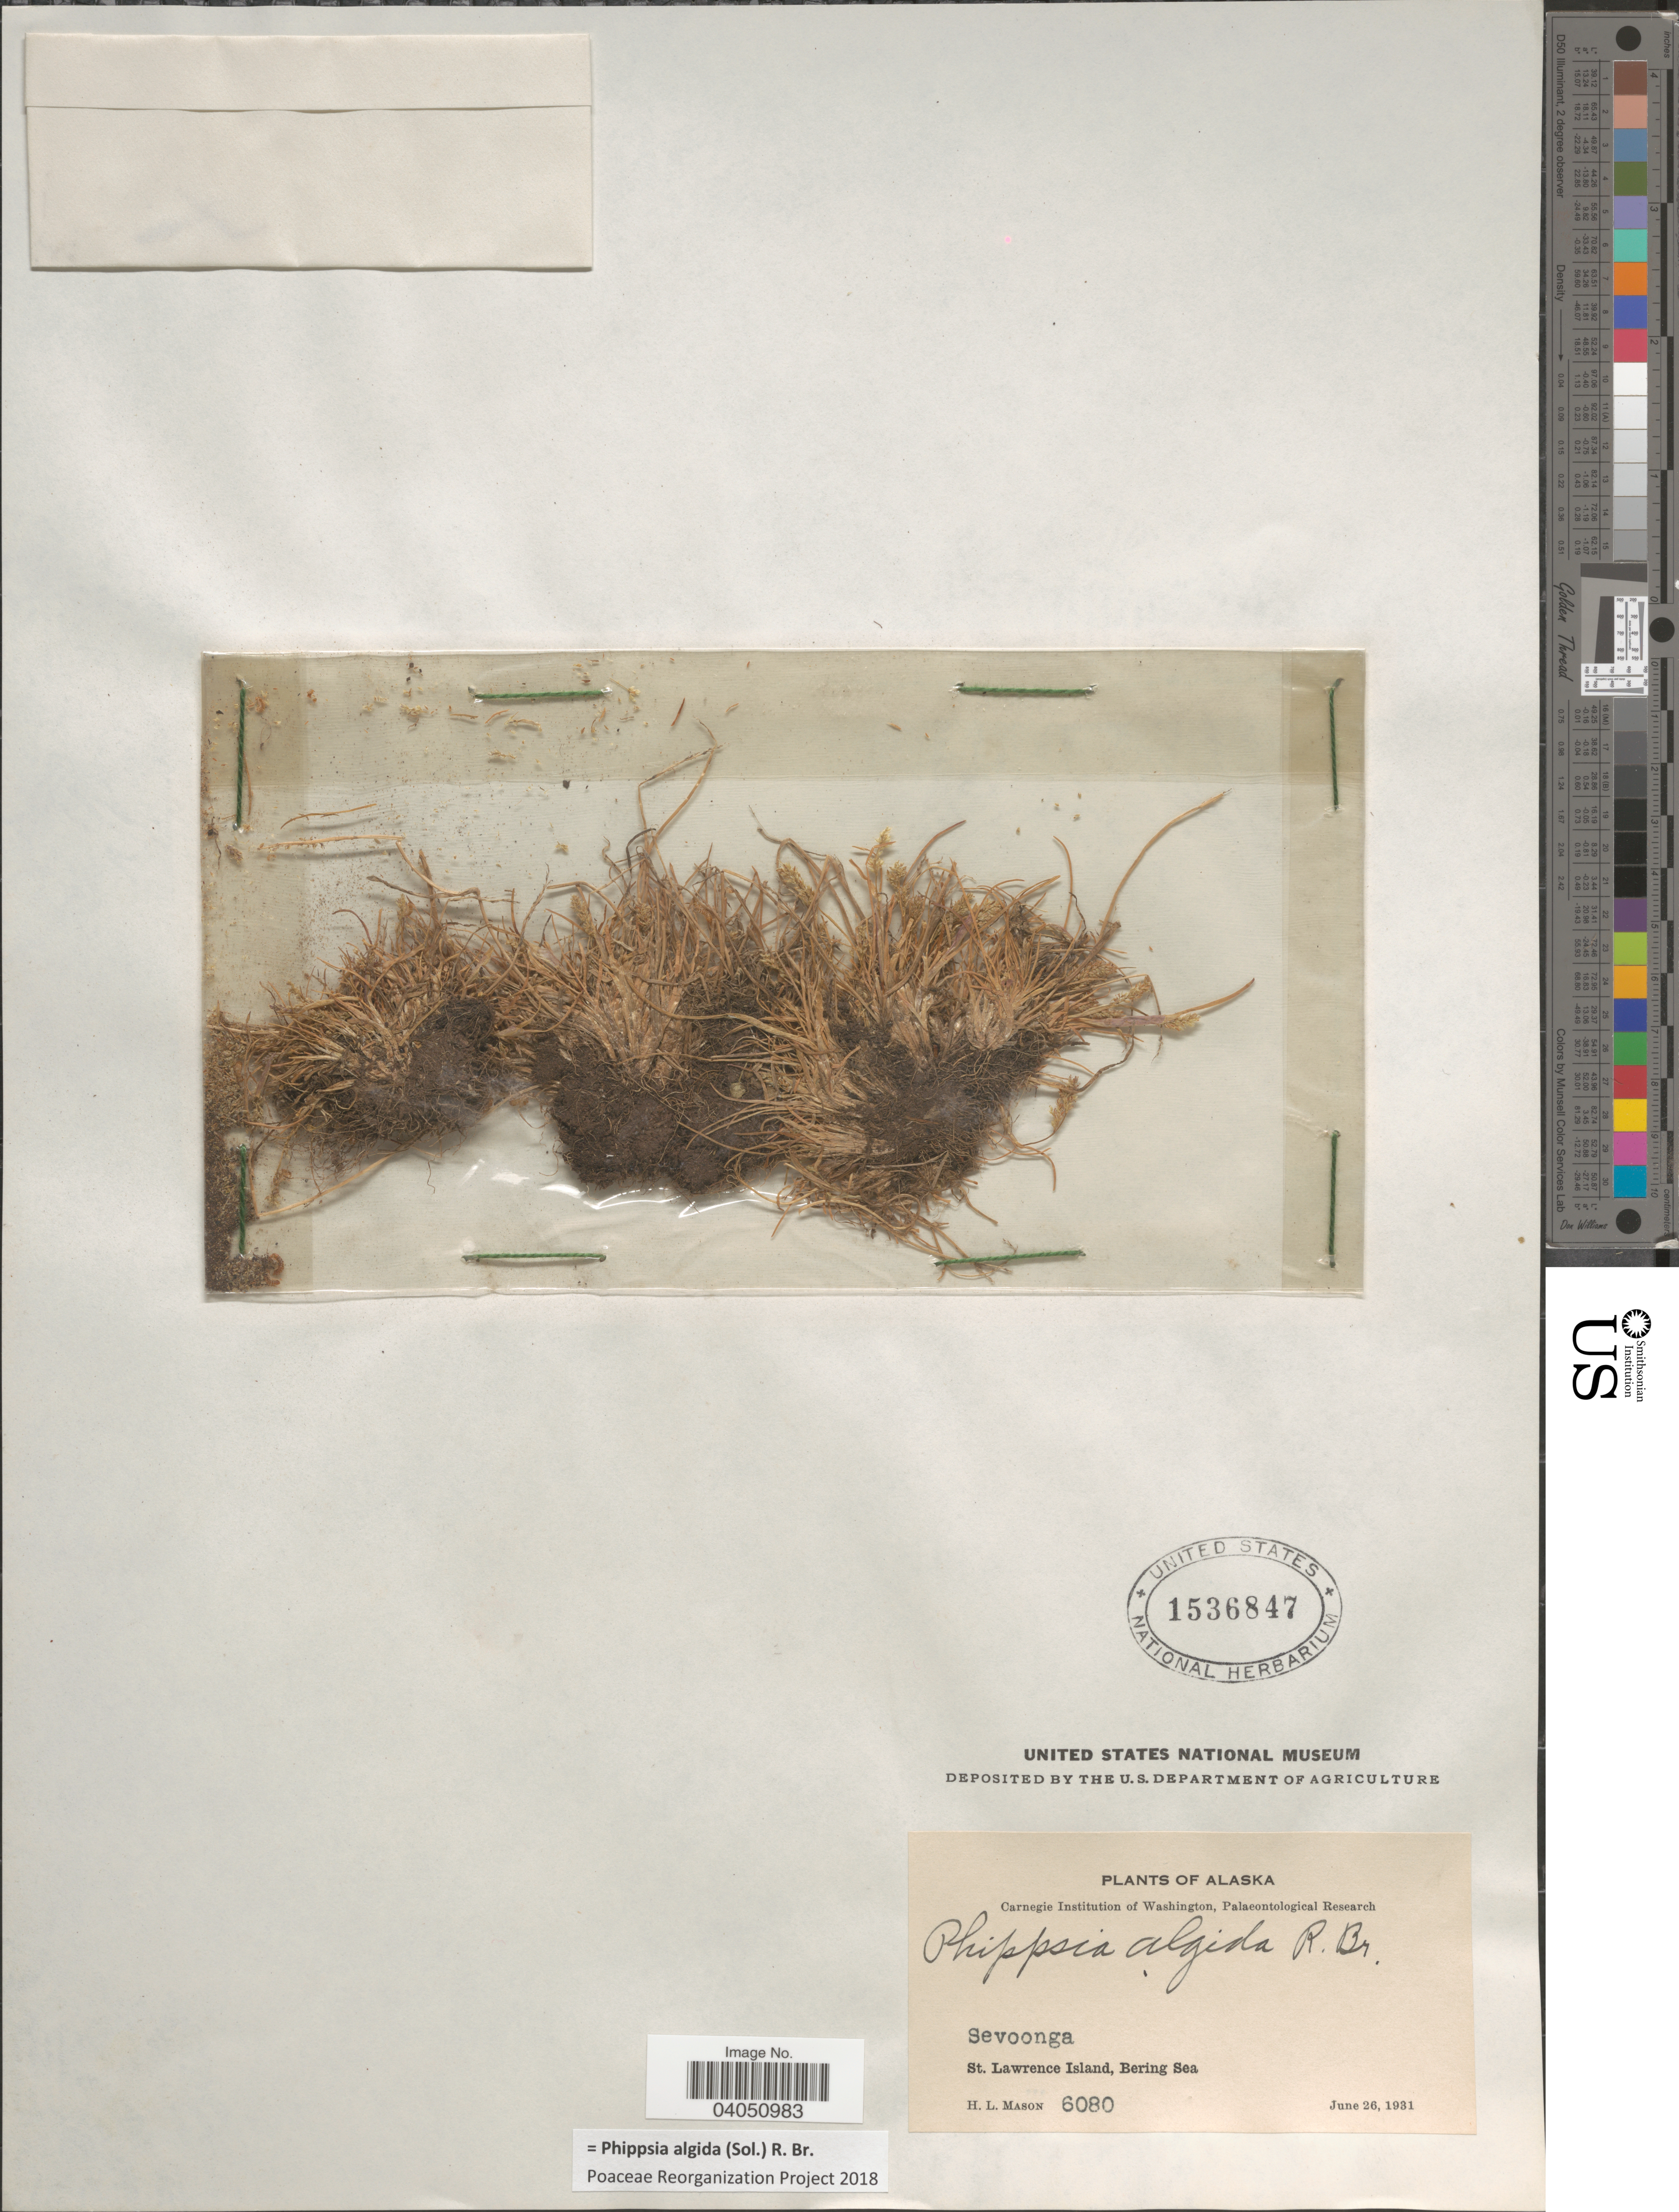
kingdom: Plantae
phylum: Tracheophyta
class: Liliopsida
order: Poales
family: Poaceae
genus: Phippsia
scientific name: Phippsia algida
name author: (Sol.) R. Br.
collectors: H. L. Mason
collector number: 6080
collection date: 1931-06-26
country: United States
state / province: Alaska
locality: Sevoonga. St. Lawrence Island, Bering Sea.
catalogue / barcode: US 1536847